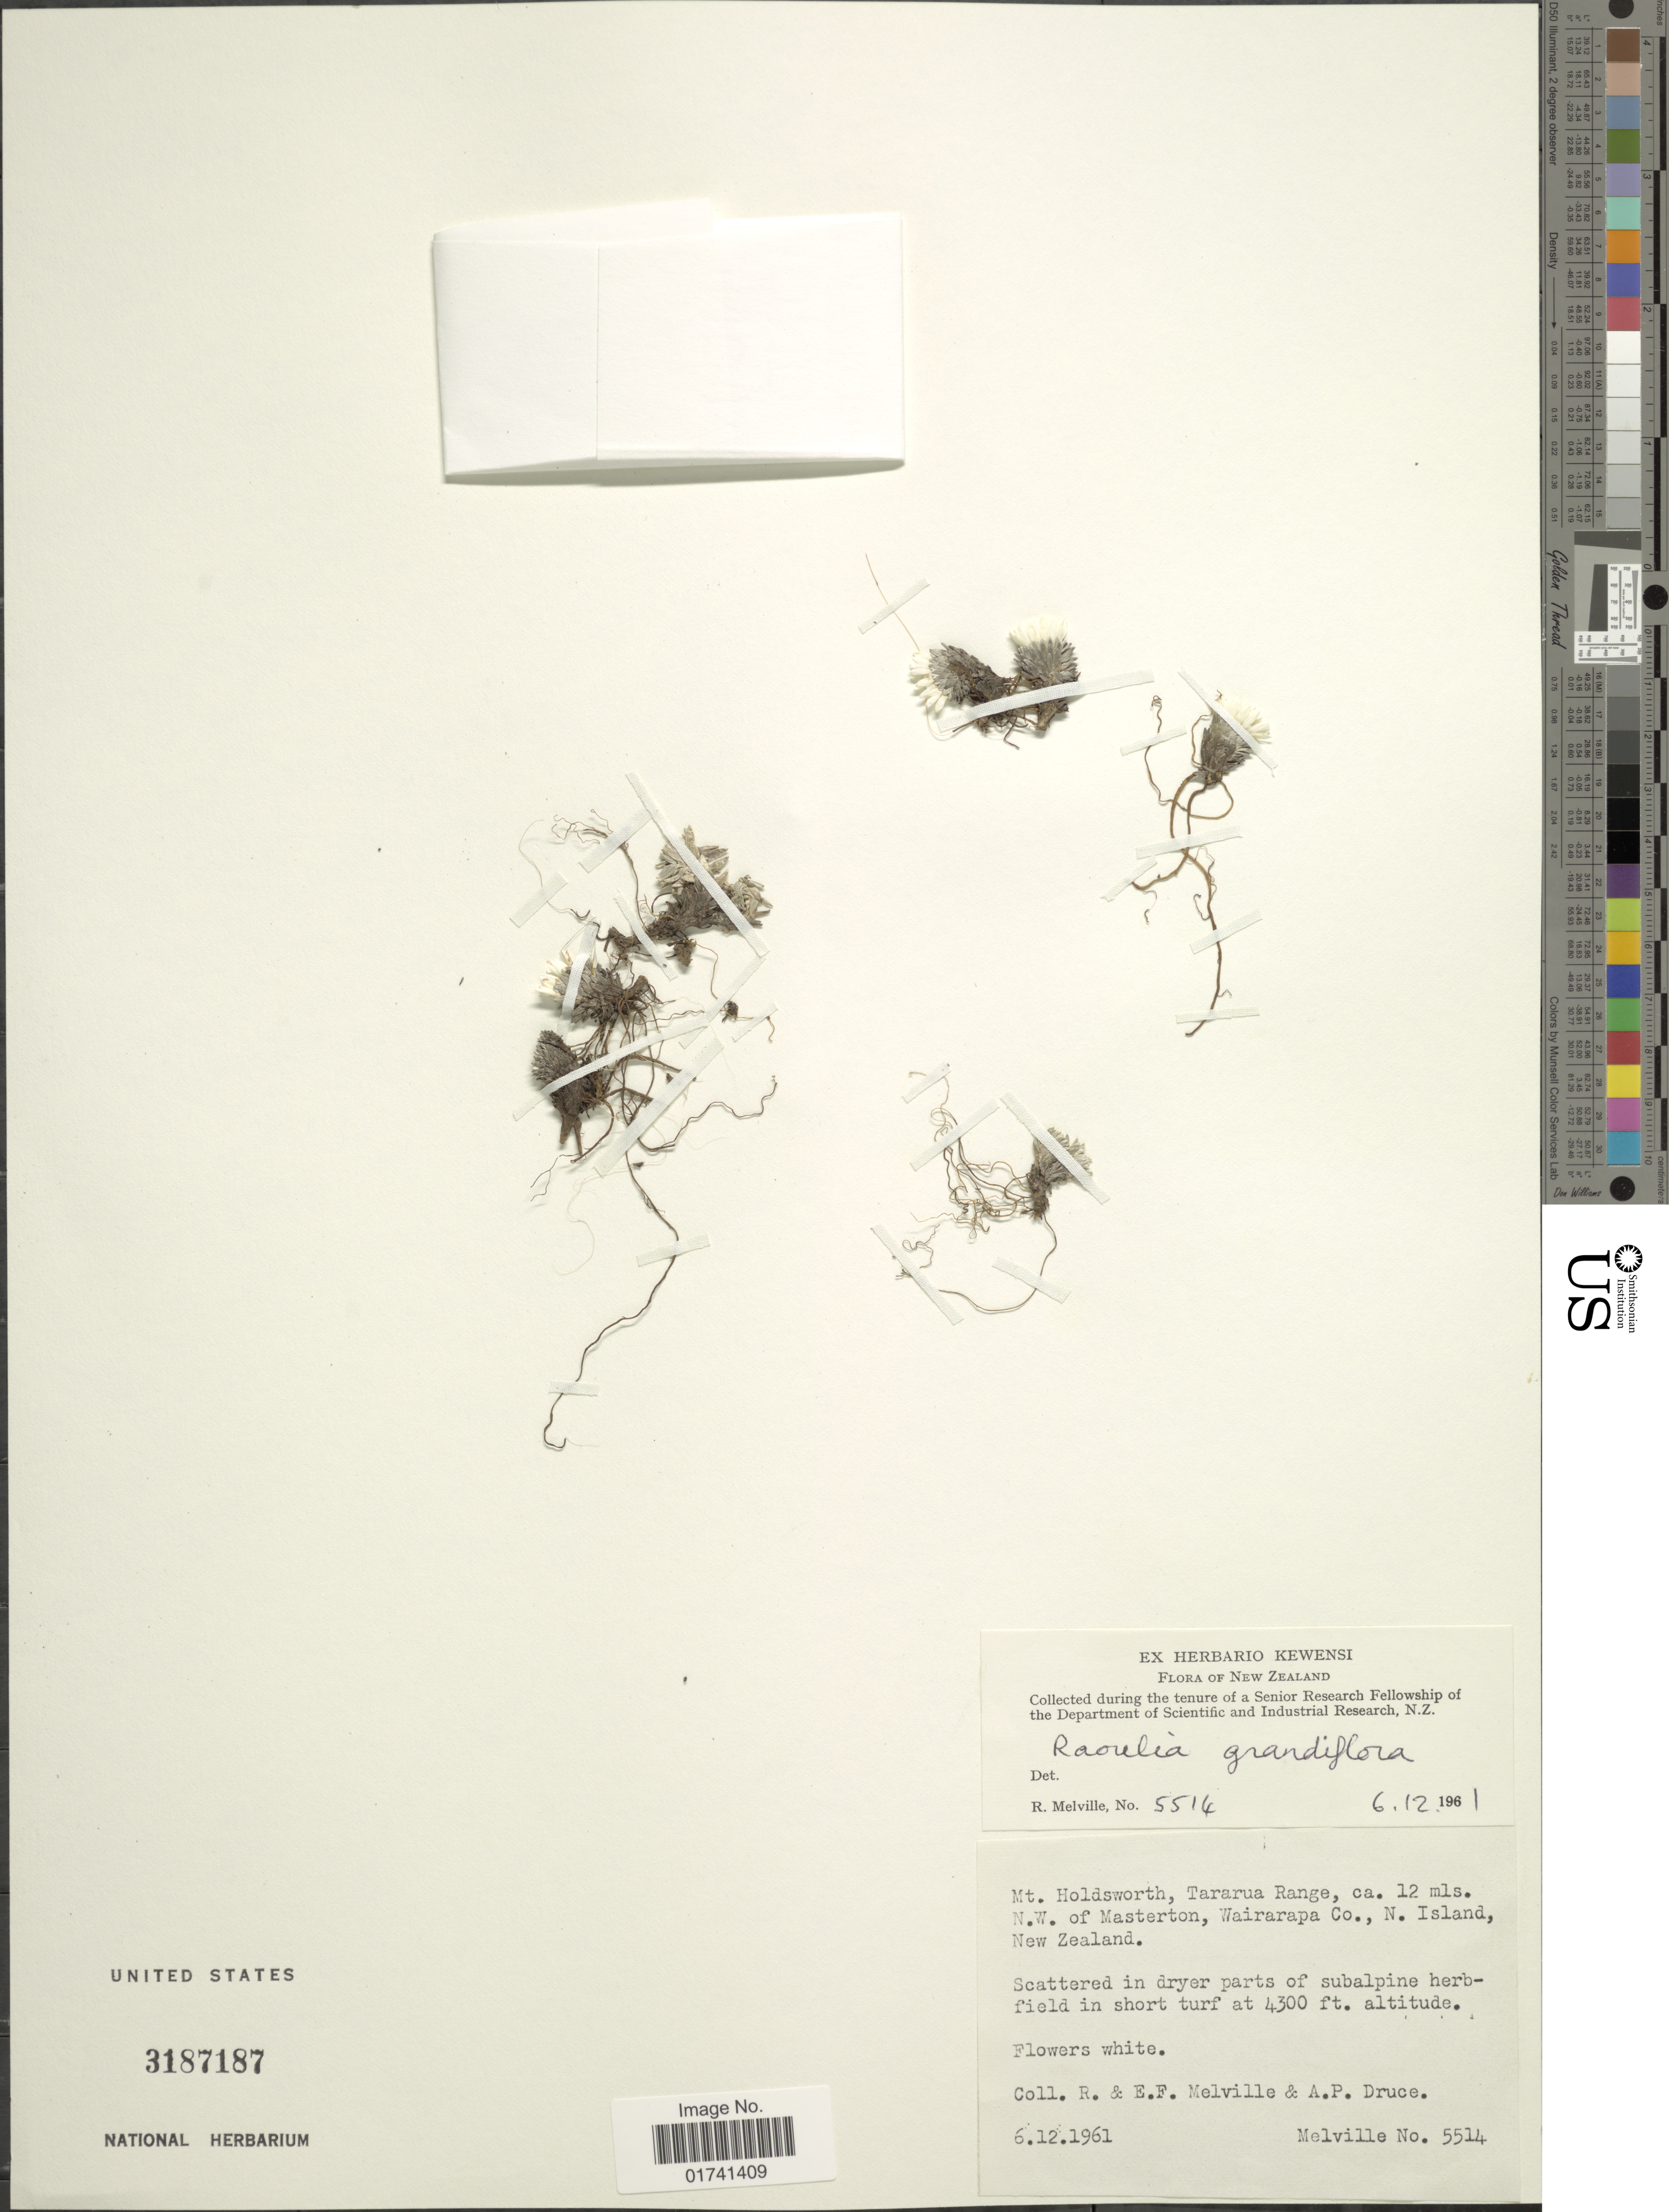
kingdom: Plantae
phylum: Tracheophyta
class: Magnoliopsida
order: Asterales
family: Asteraceae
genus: Raoulia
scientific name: Raoulia grandiflora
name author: Hook. f.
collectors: R. Melville, E. Melville & A. Druce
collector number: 5514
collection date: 1961-12-06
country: New Zealand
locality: Mt. Holdsworth, Tararua Range, ca. 12 mls. N.W. of Masterton, Wairarapa Co., N. Island.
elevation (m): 1311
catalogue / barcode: US 3187187